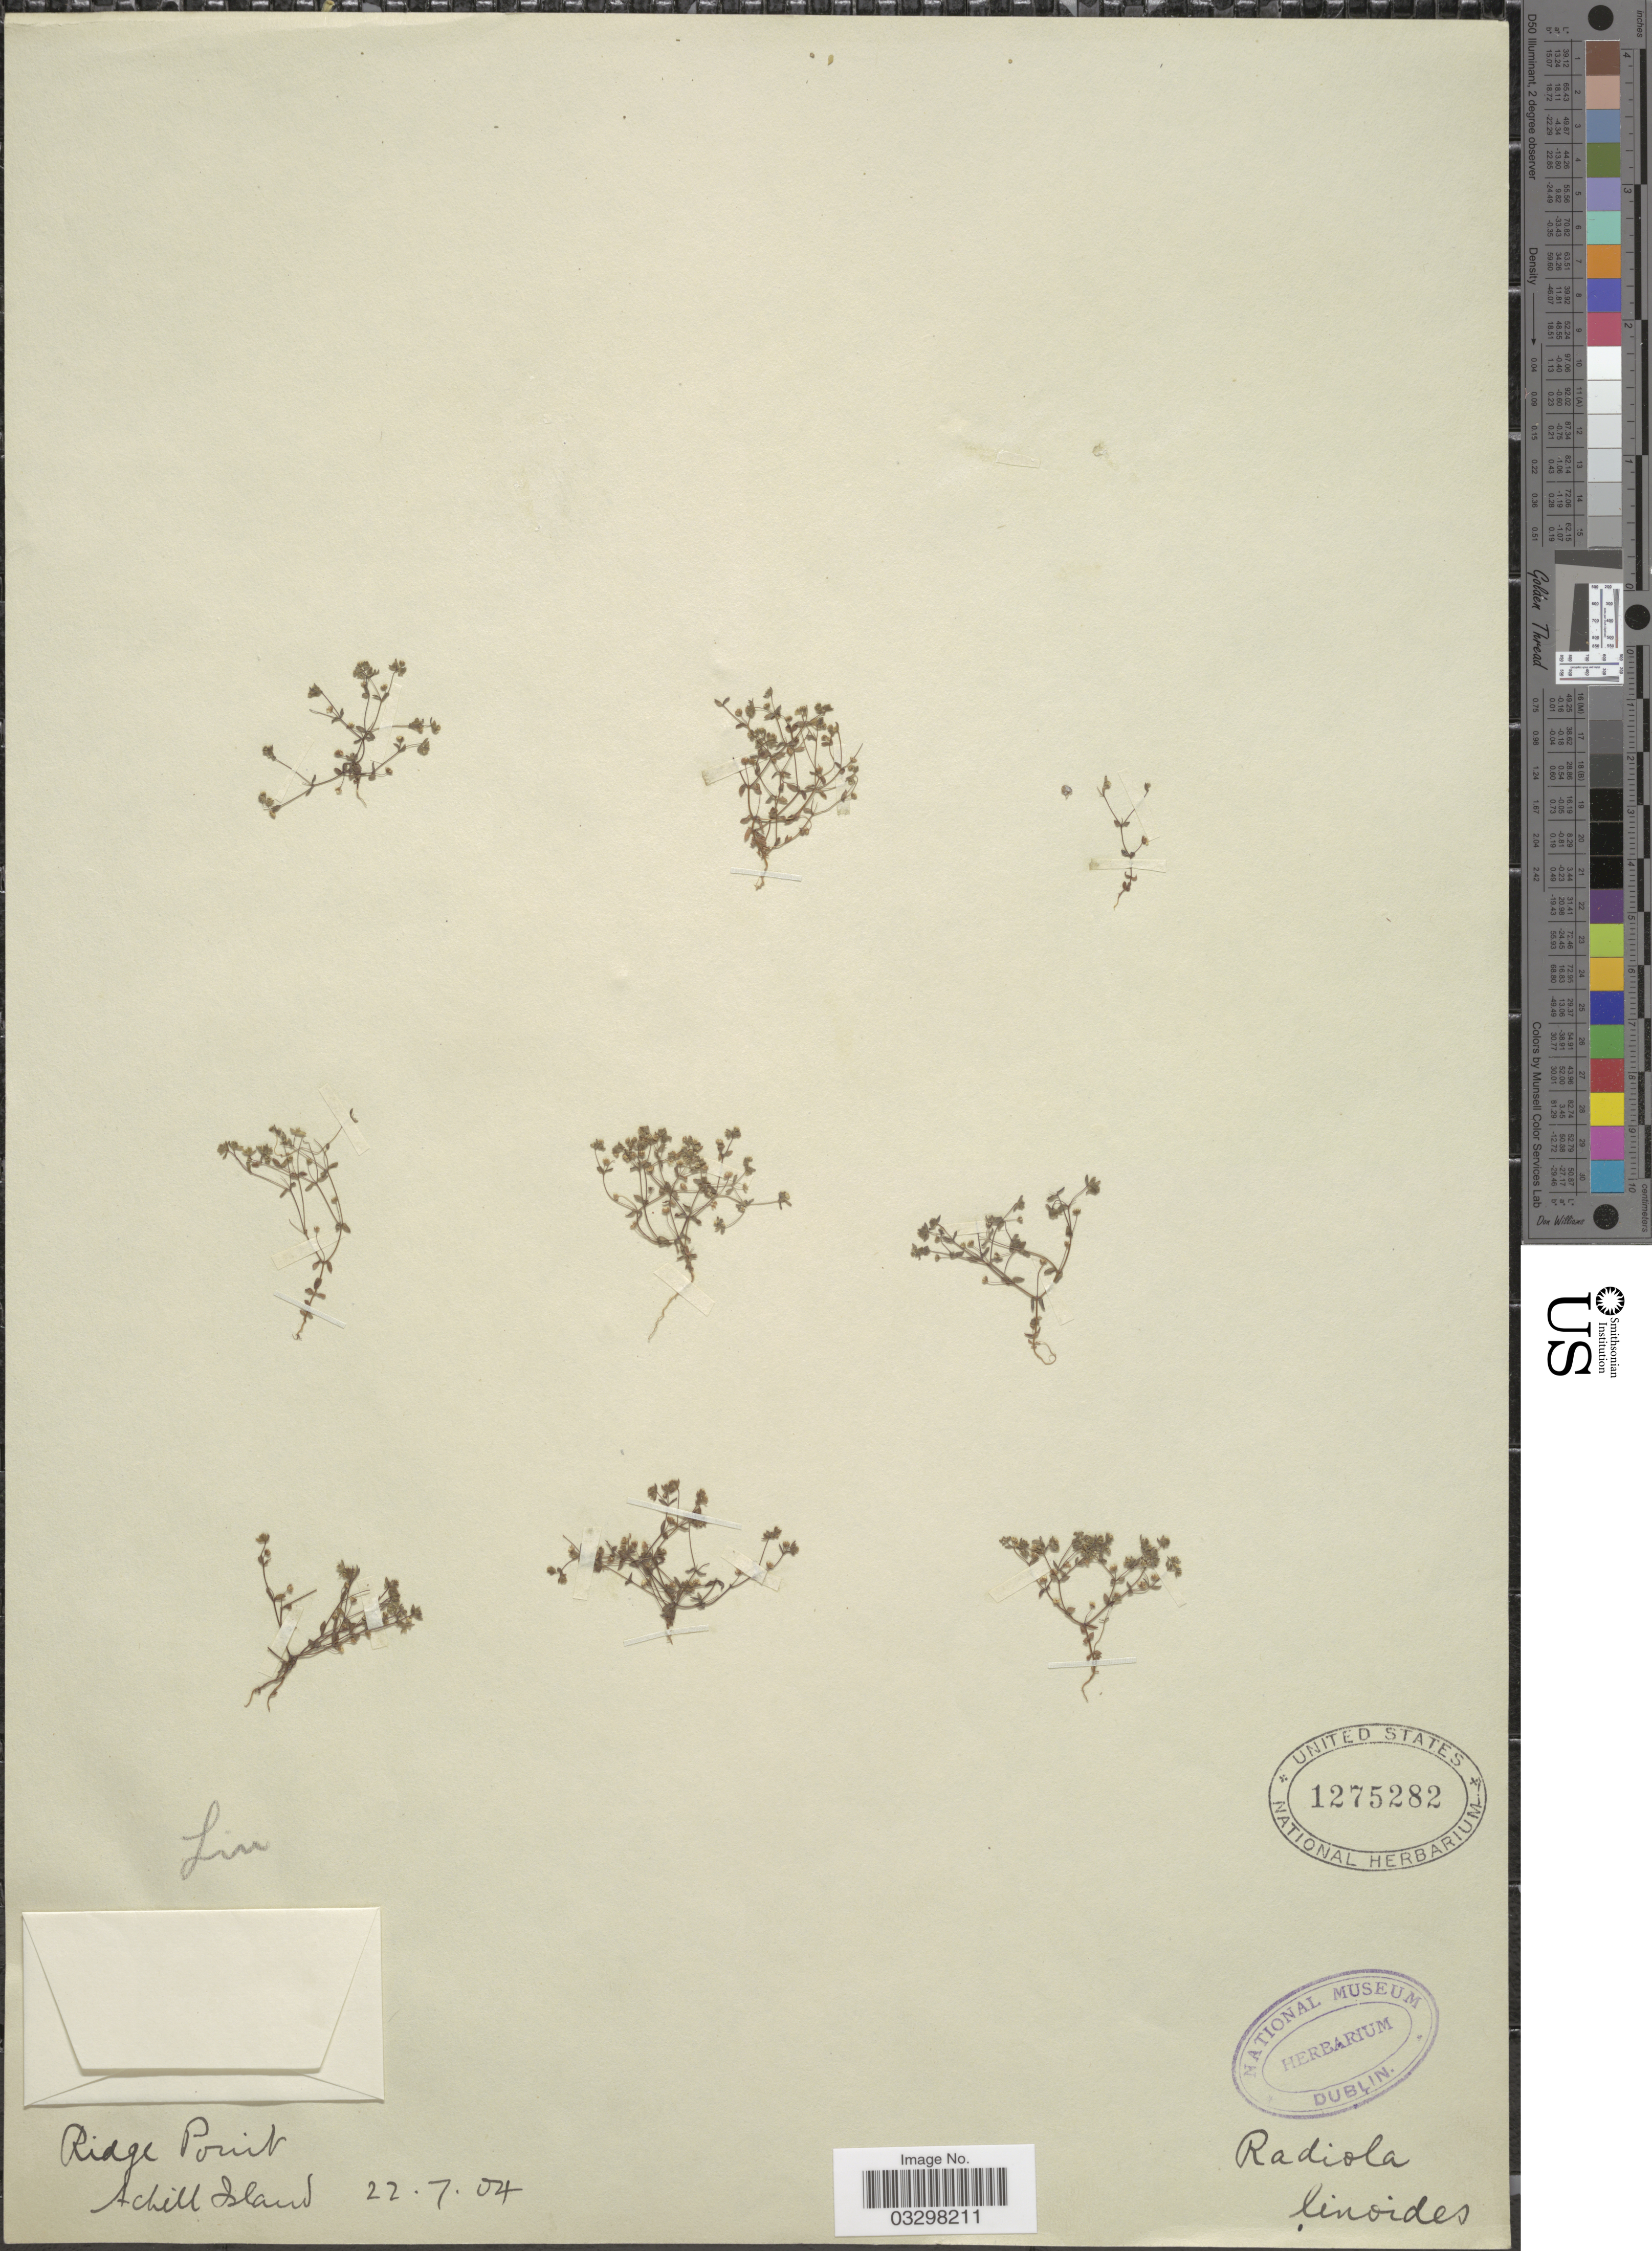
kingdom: Plantae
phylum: Tracheophyta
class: Magnoliopsida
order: Malpighiales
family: Linaceae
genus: Radiola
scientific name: Radiola linoides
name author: Roth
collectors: Ex herb. National Museum Dublin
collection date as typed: Transcribed d/m/y: 22/7/4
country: Ireland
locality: Ridge Point. Achill Island.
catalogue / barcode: US 1275282